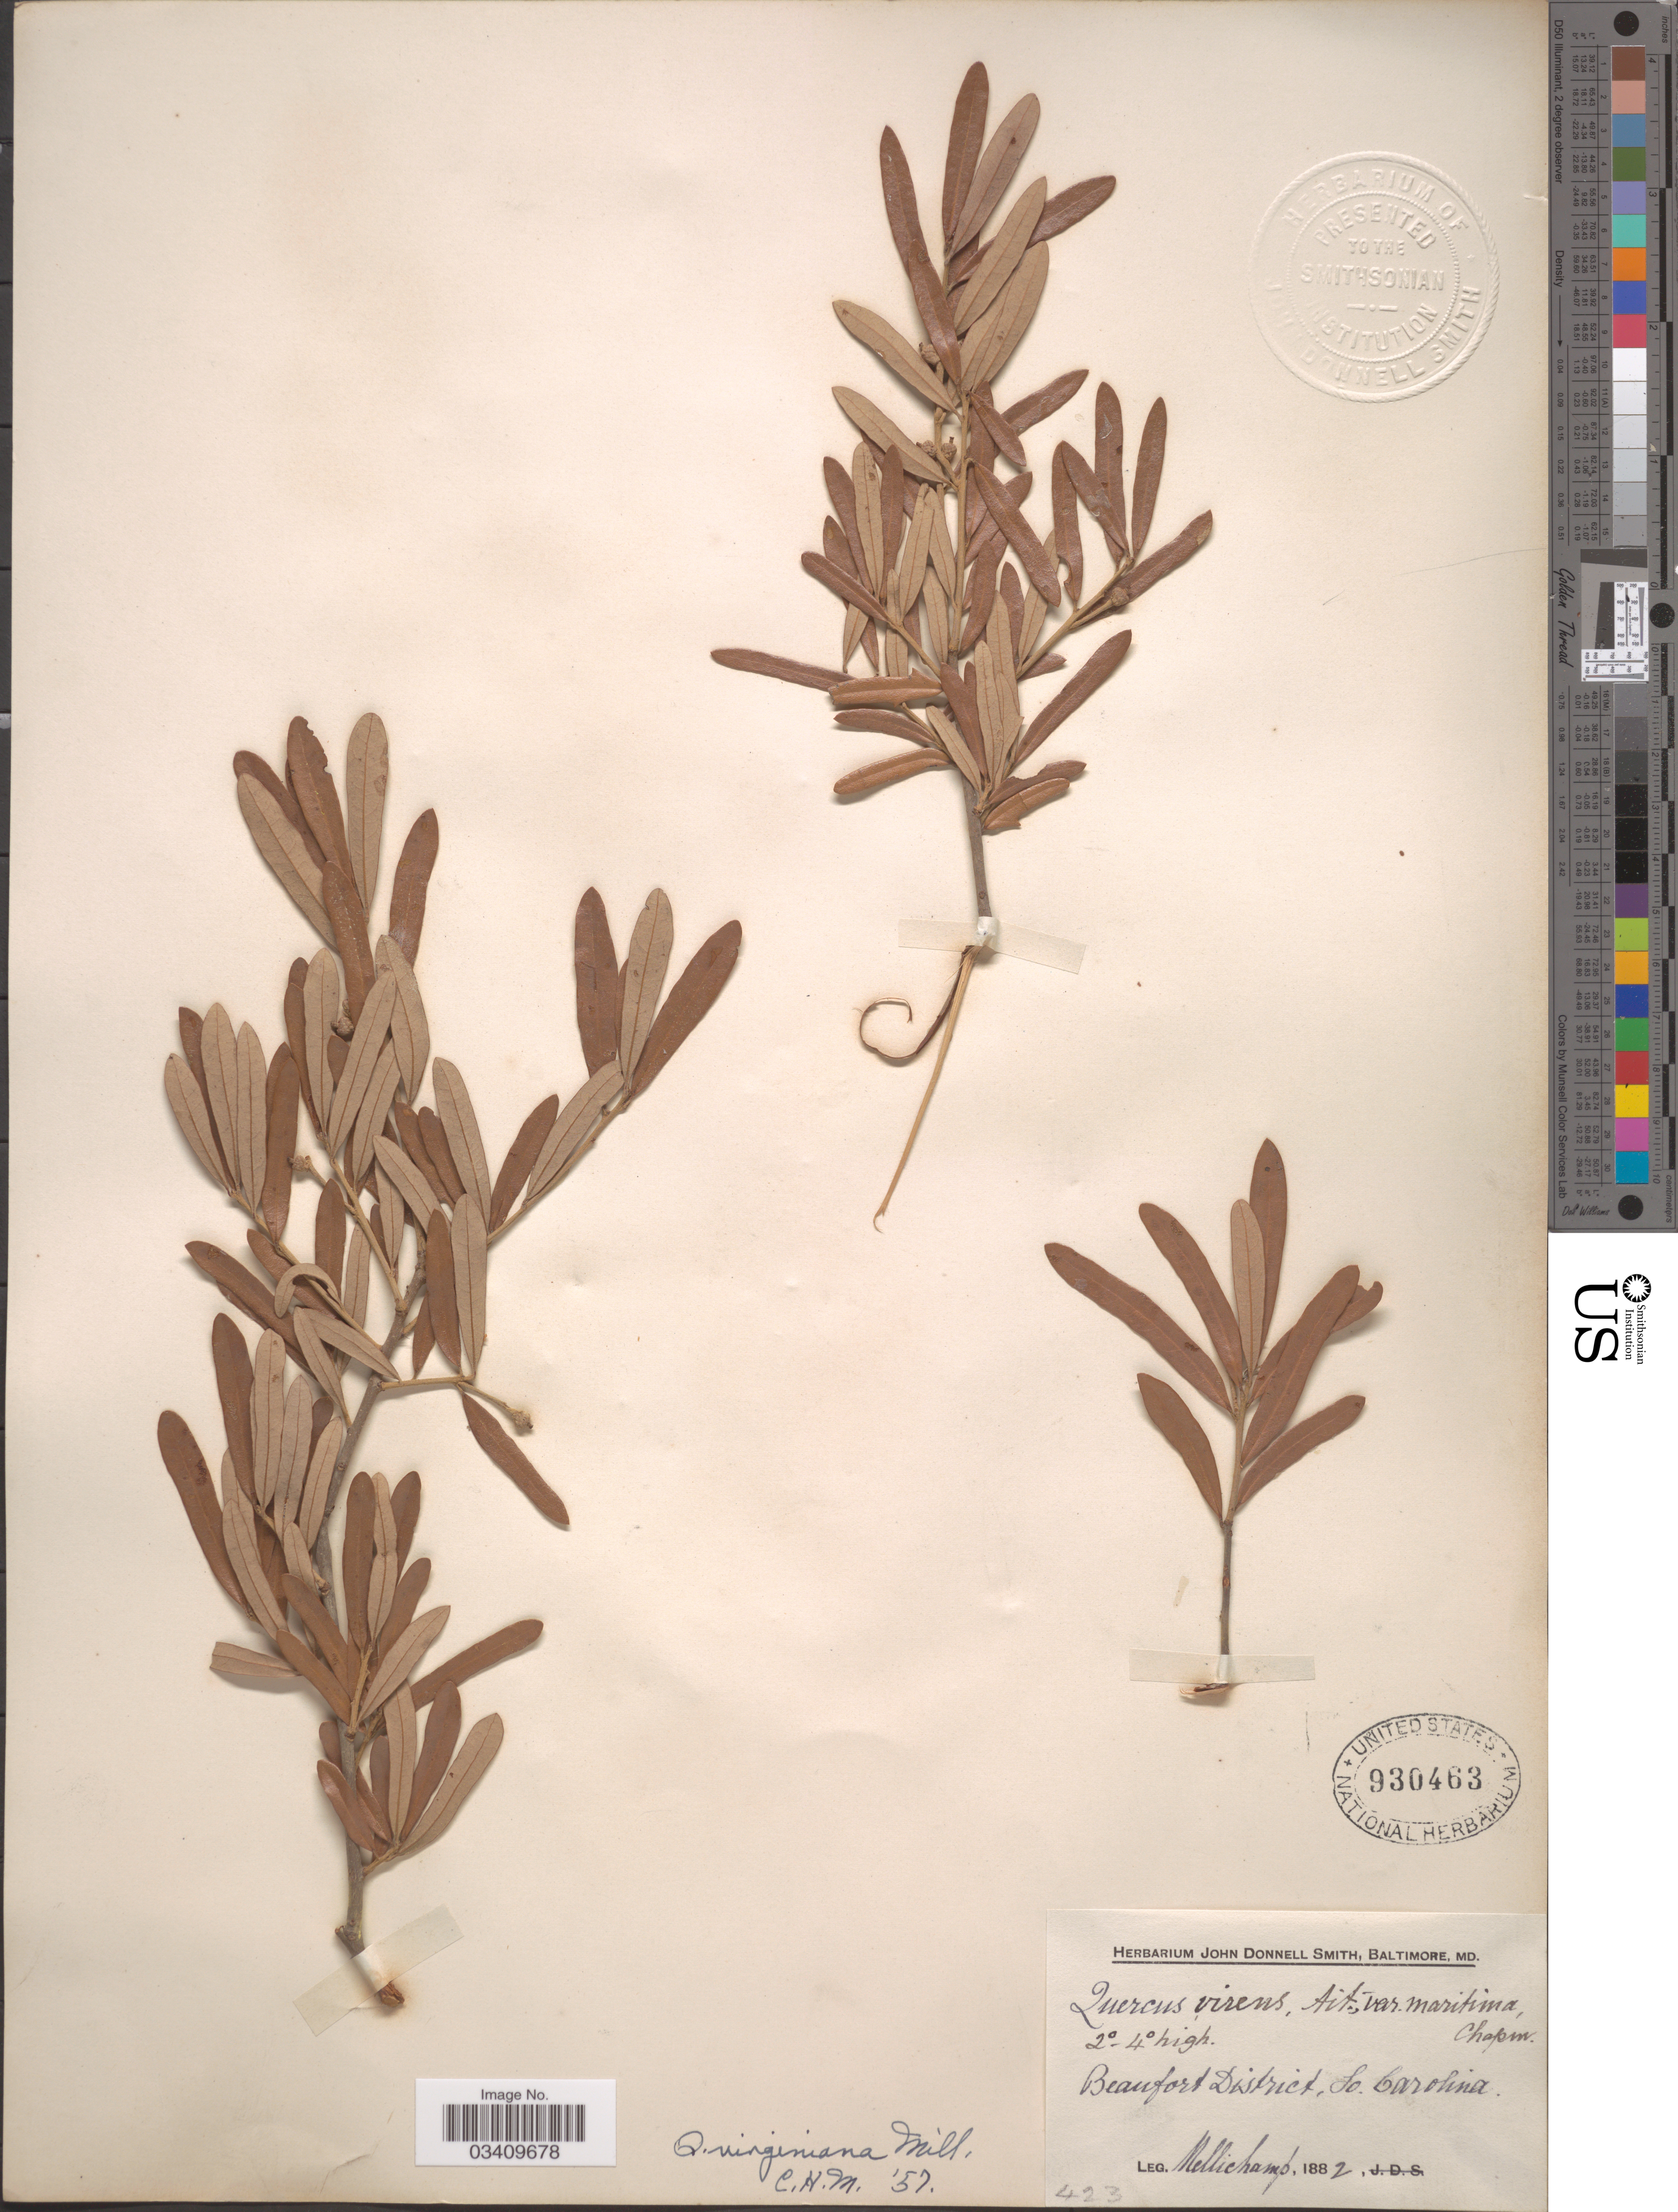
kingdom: Plantae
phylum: Tracheophyta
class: Magnoliopsida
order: Fagales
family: Fagaceae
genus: Quercus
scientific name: Quercus virginiana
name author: Mill.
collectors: -. Mellichamp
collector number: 423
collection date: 1882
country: United States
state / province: South Carolina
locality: Beaufort District.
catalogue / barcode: US 930463